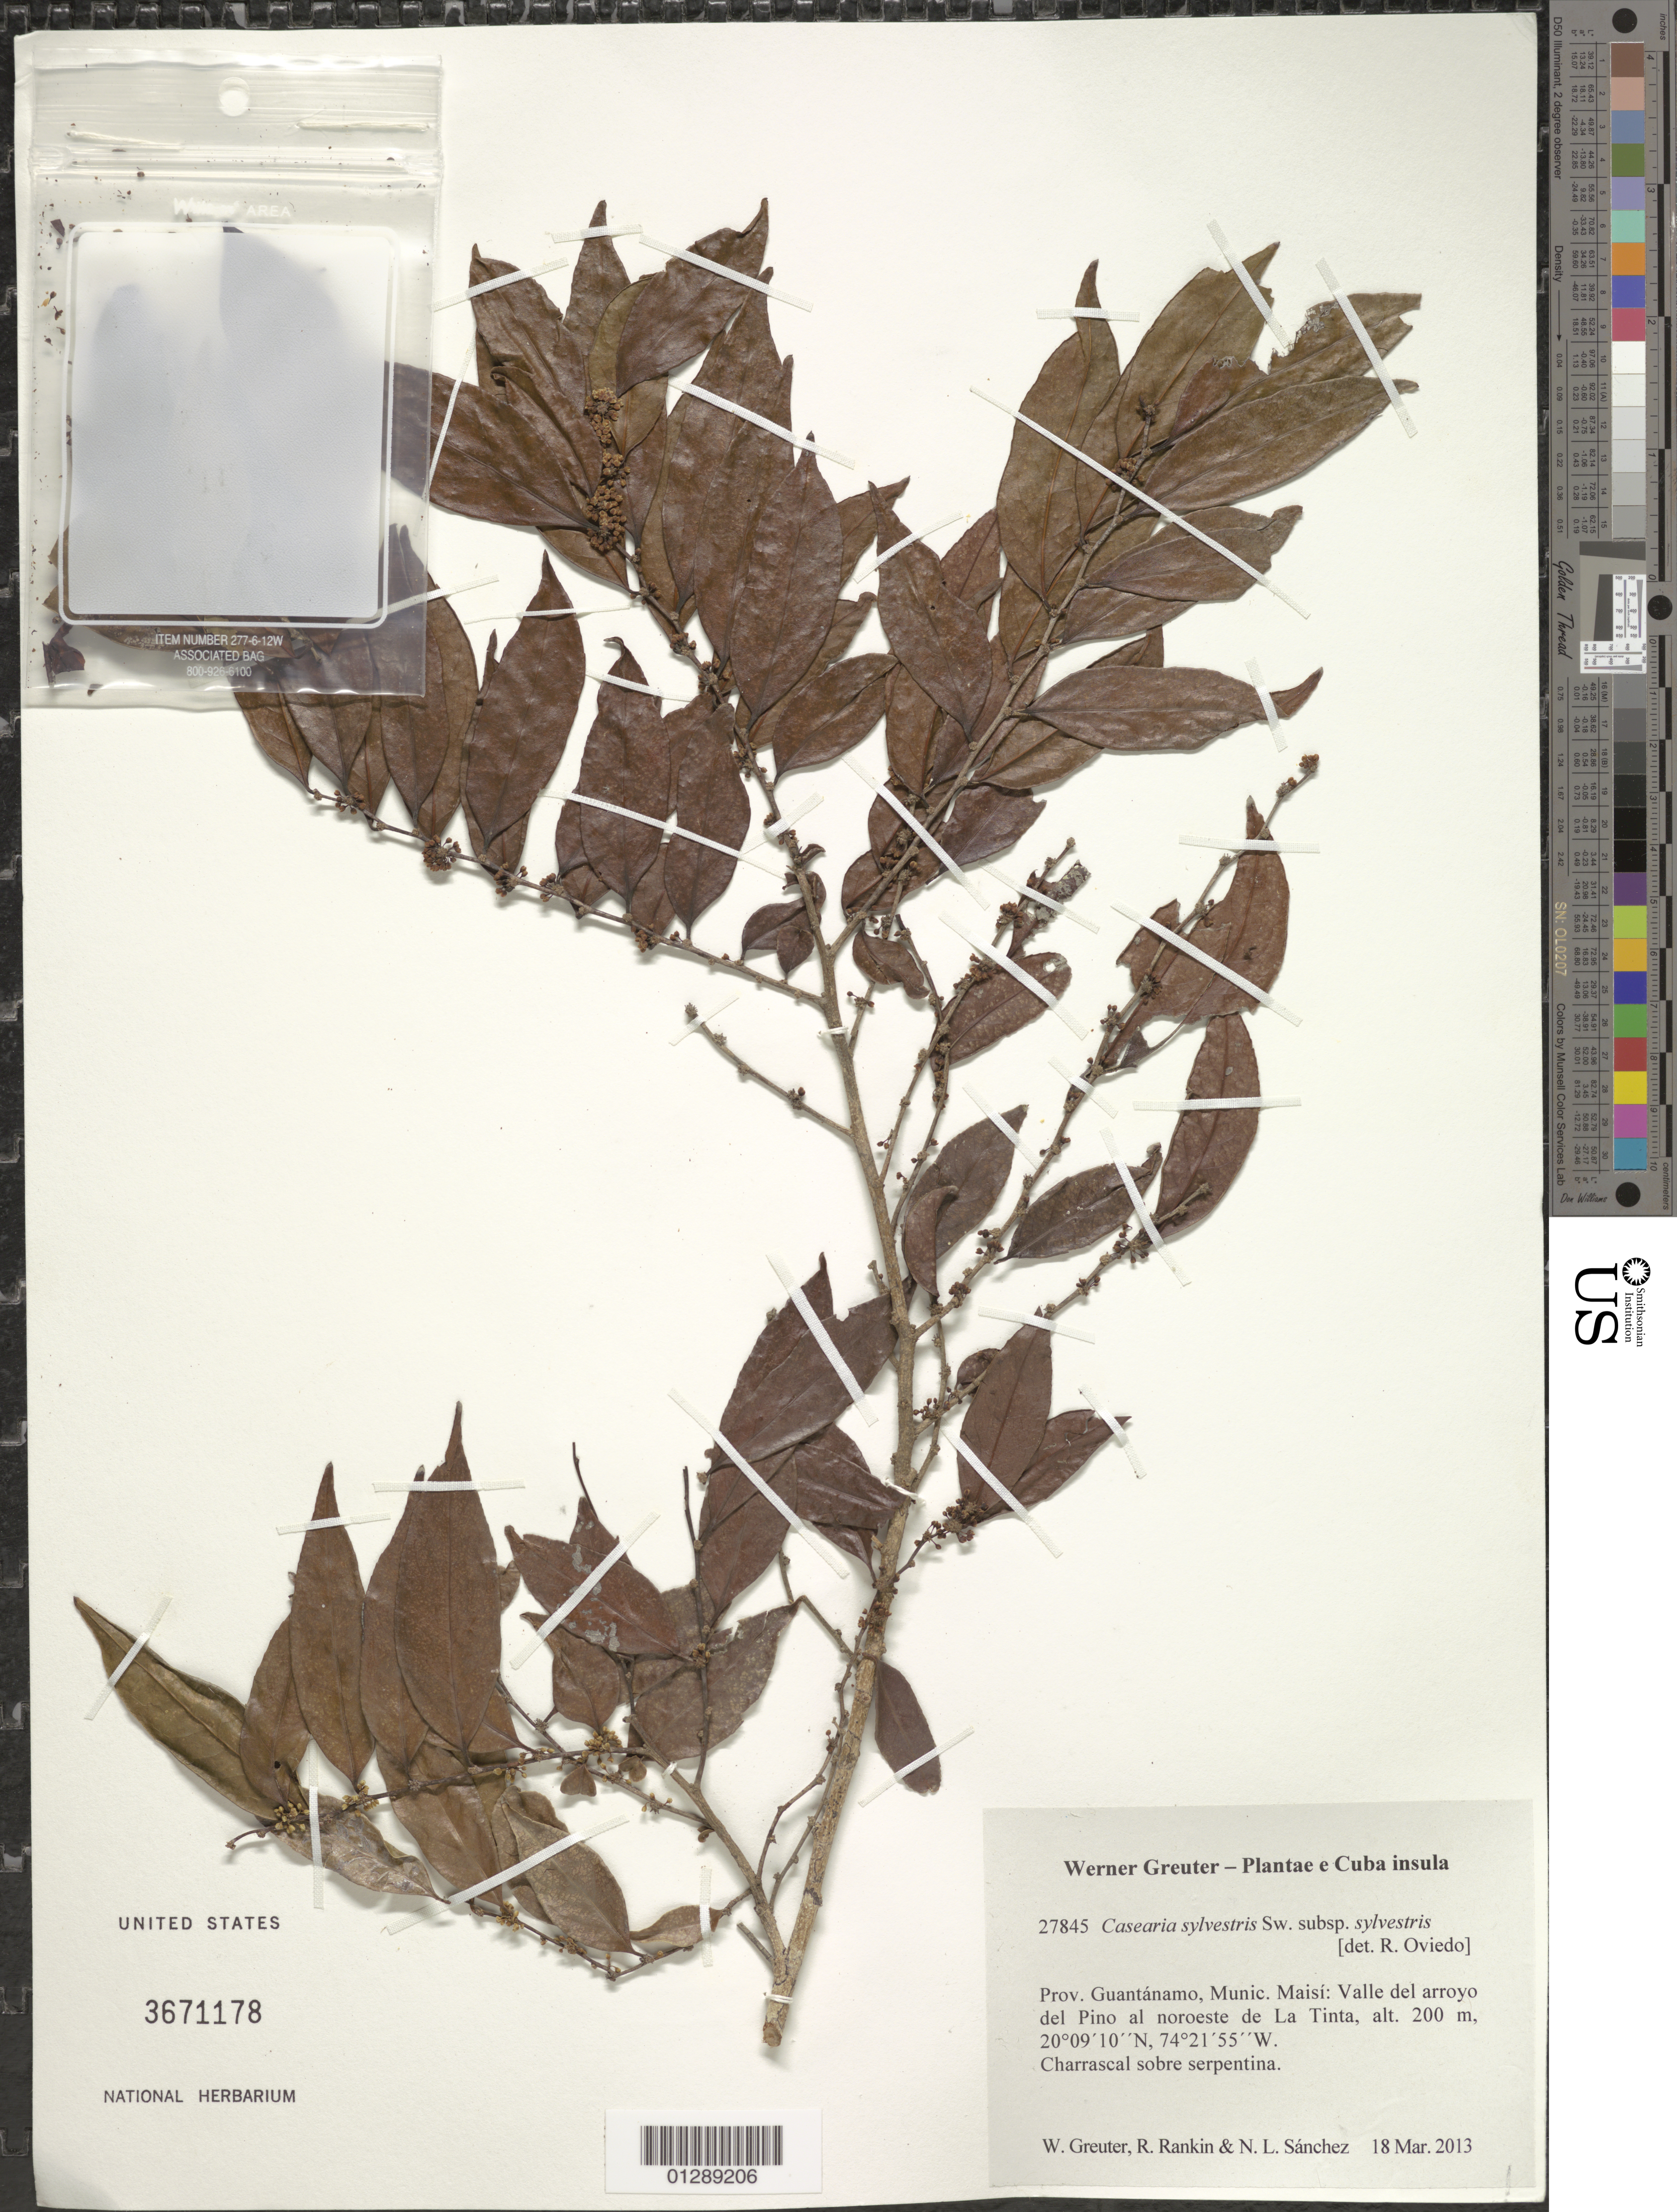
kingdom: Plantae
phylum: Tracheophyta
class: Magnoliopsida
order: Malpighiales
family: Salicaceae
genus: Casearia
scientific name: Casearia sylvestris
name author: Sw.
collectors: W. R. Greuter, R. Rankin Rodriguez & N. Sanchez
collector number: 27845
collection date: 2013-03-18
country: Cuba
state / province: Guantanamo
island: Cuba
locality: Munic. Maisí: Valle del arroyo del Pino al noroeste de La Tinta.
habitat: Charascal sobre serpentina.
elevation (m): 200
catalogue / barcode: US 3671178